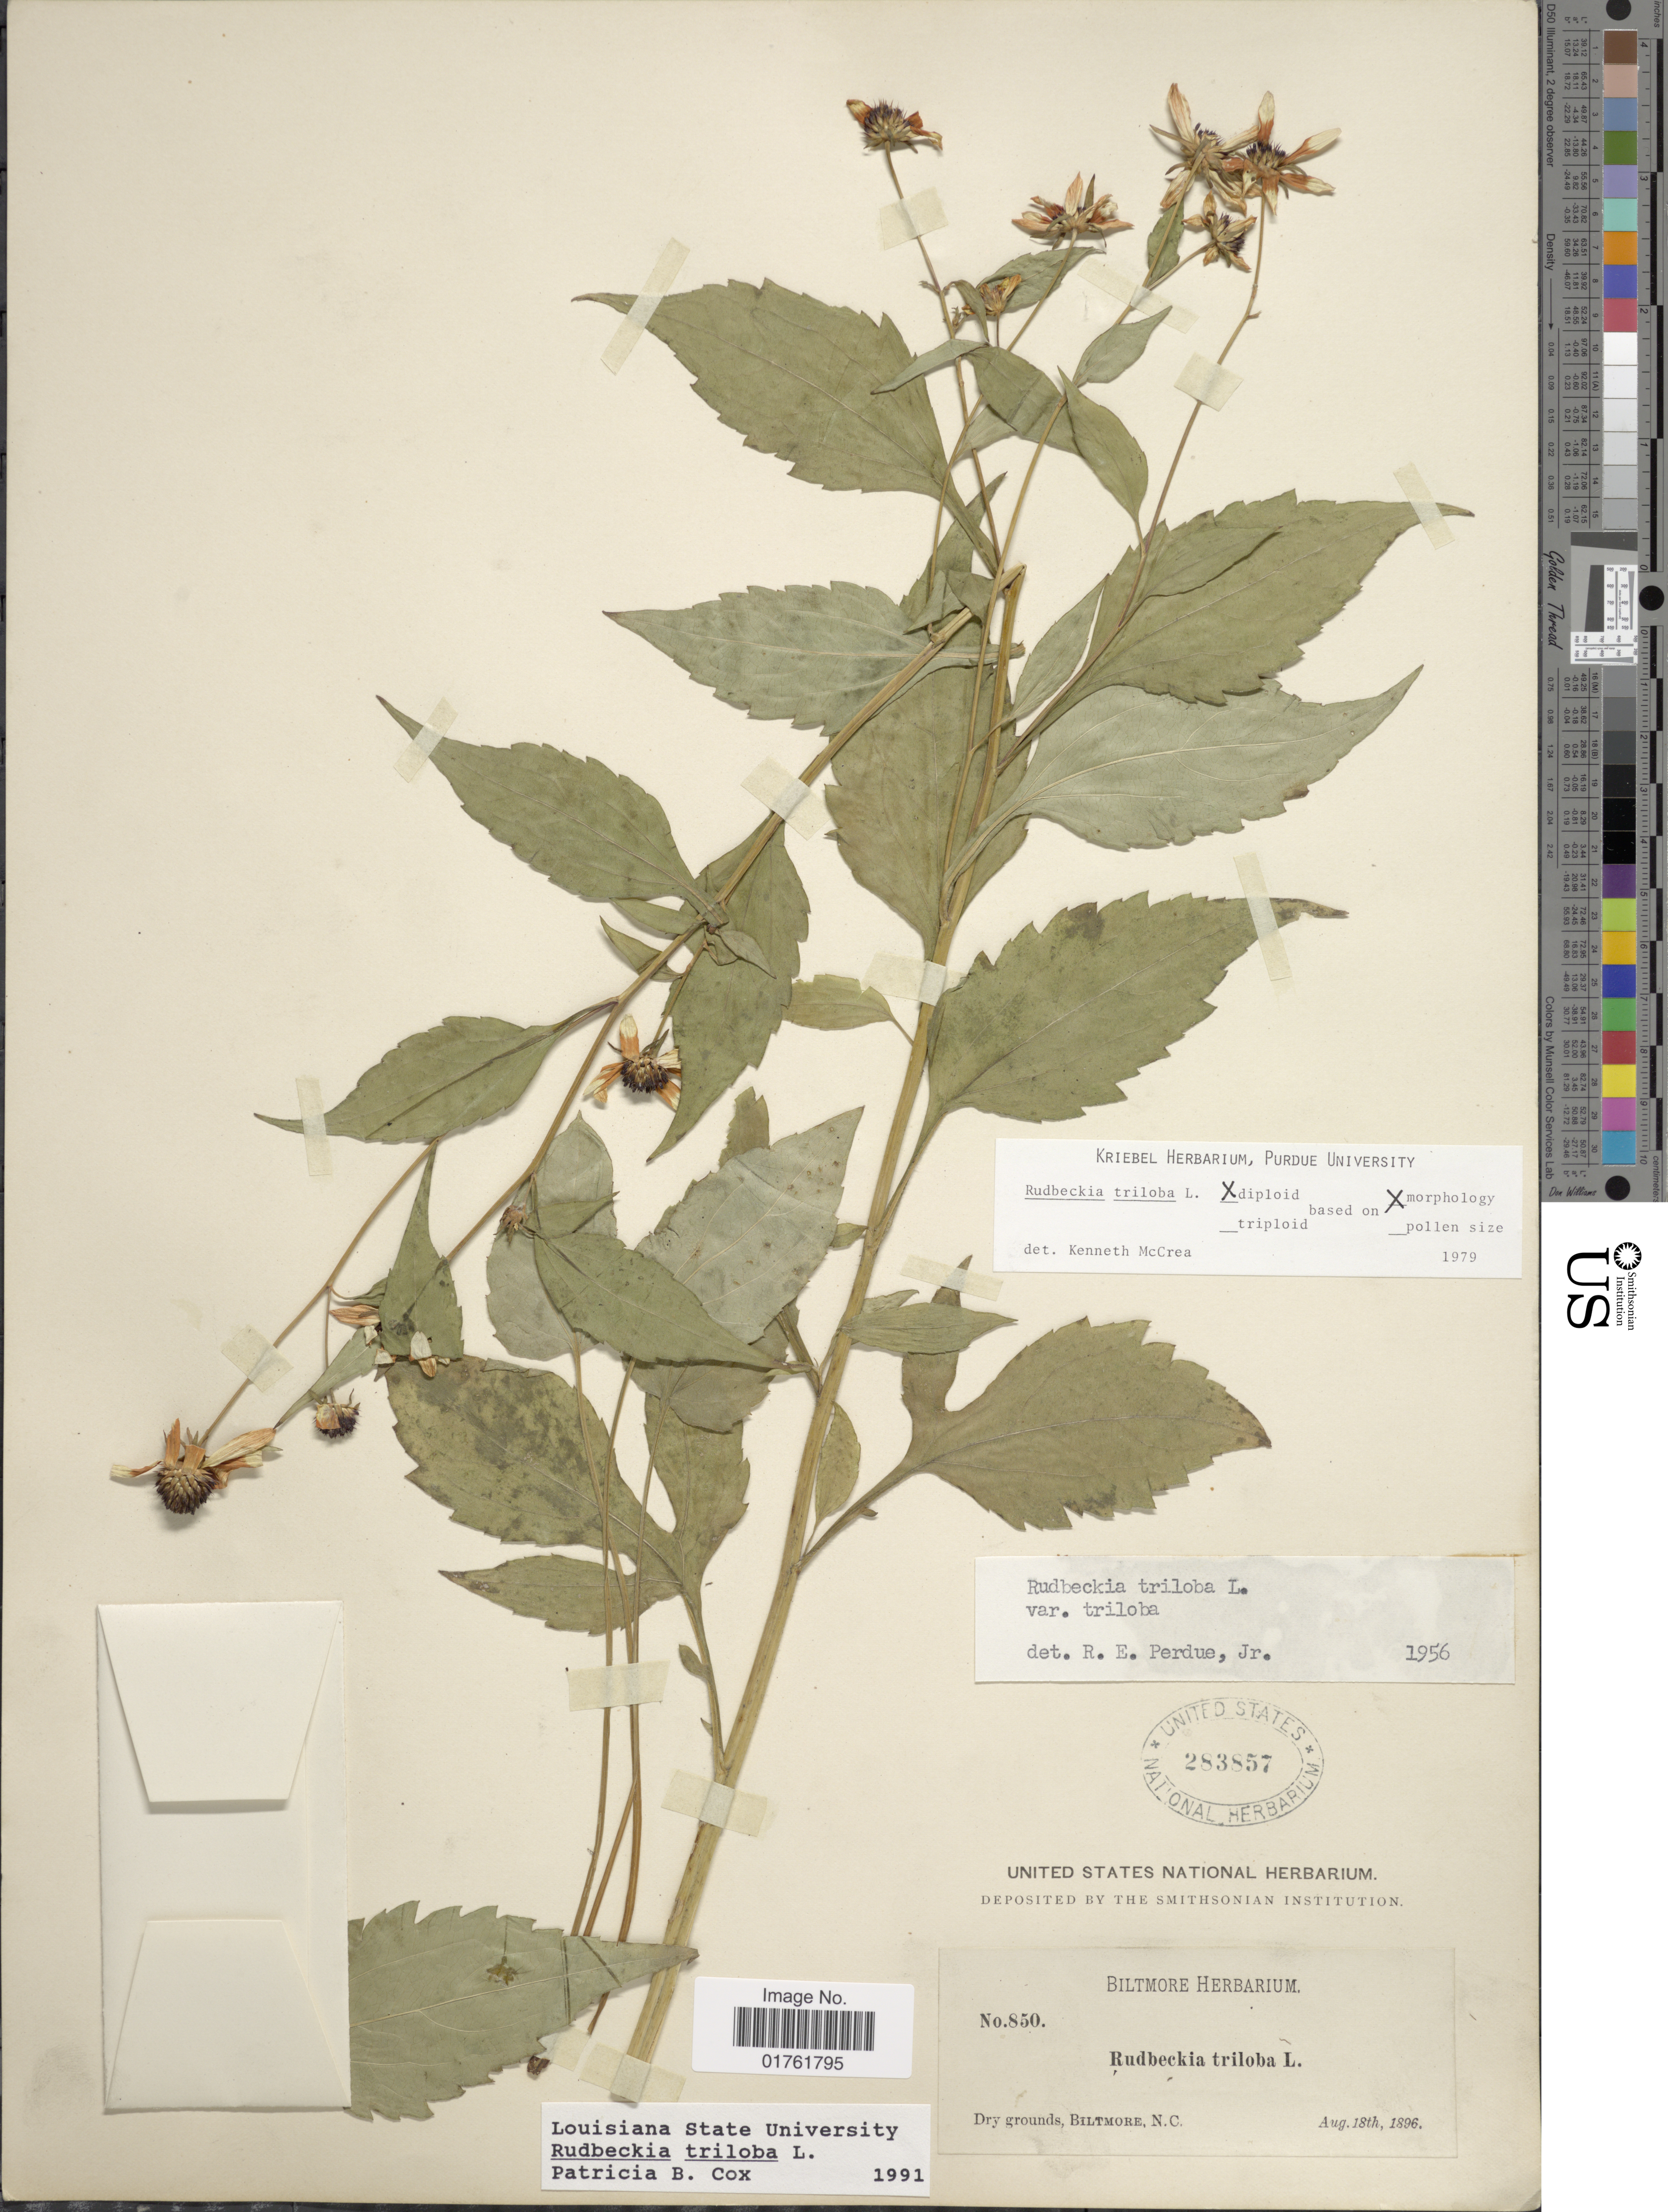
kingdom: Plantae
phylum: Tracheophyta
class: Magnoliopsida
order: Asterales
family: Asteraceae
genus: Rudbeckia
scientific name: Rudbeckia triloba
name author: L.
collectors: ex herb. Biltmore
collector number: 850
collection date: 1896-08-18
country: United States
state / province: North Carolina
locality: Bitlmore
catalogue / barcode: US 283857